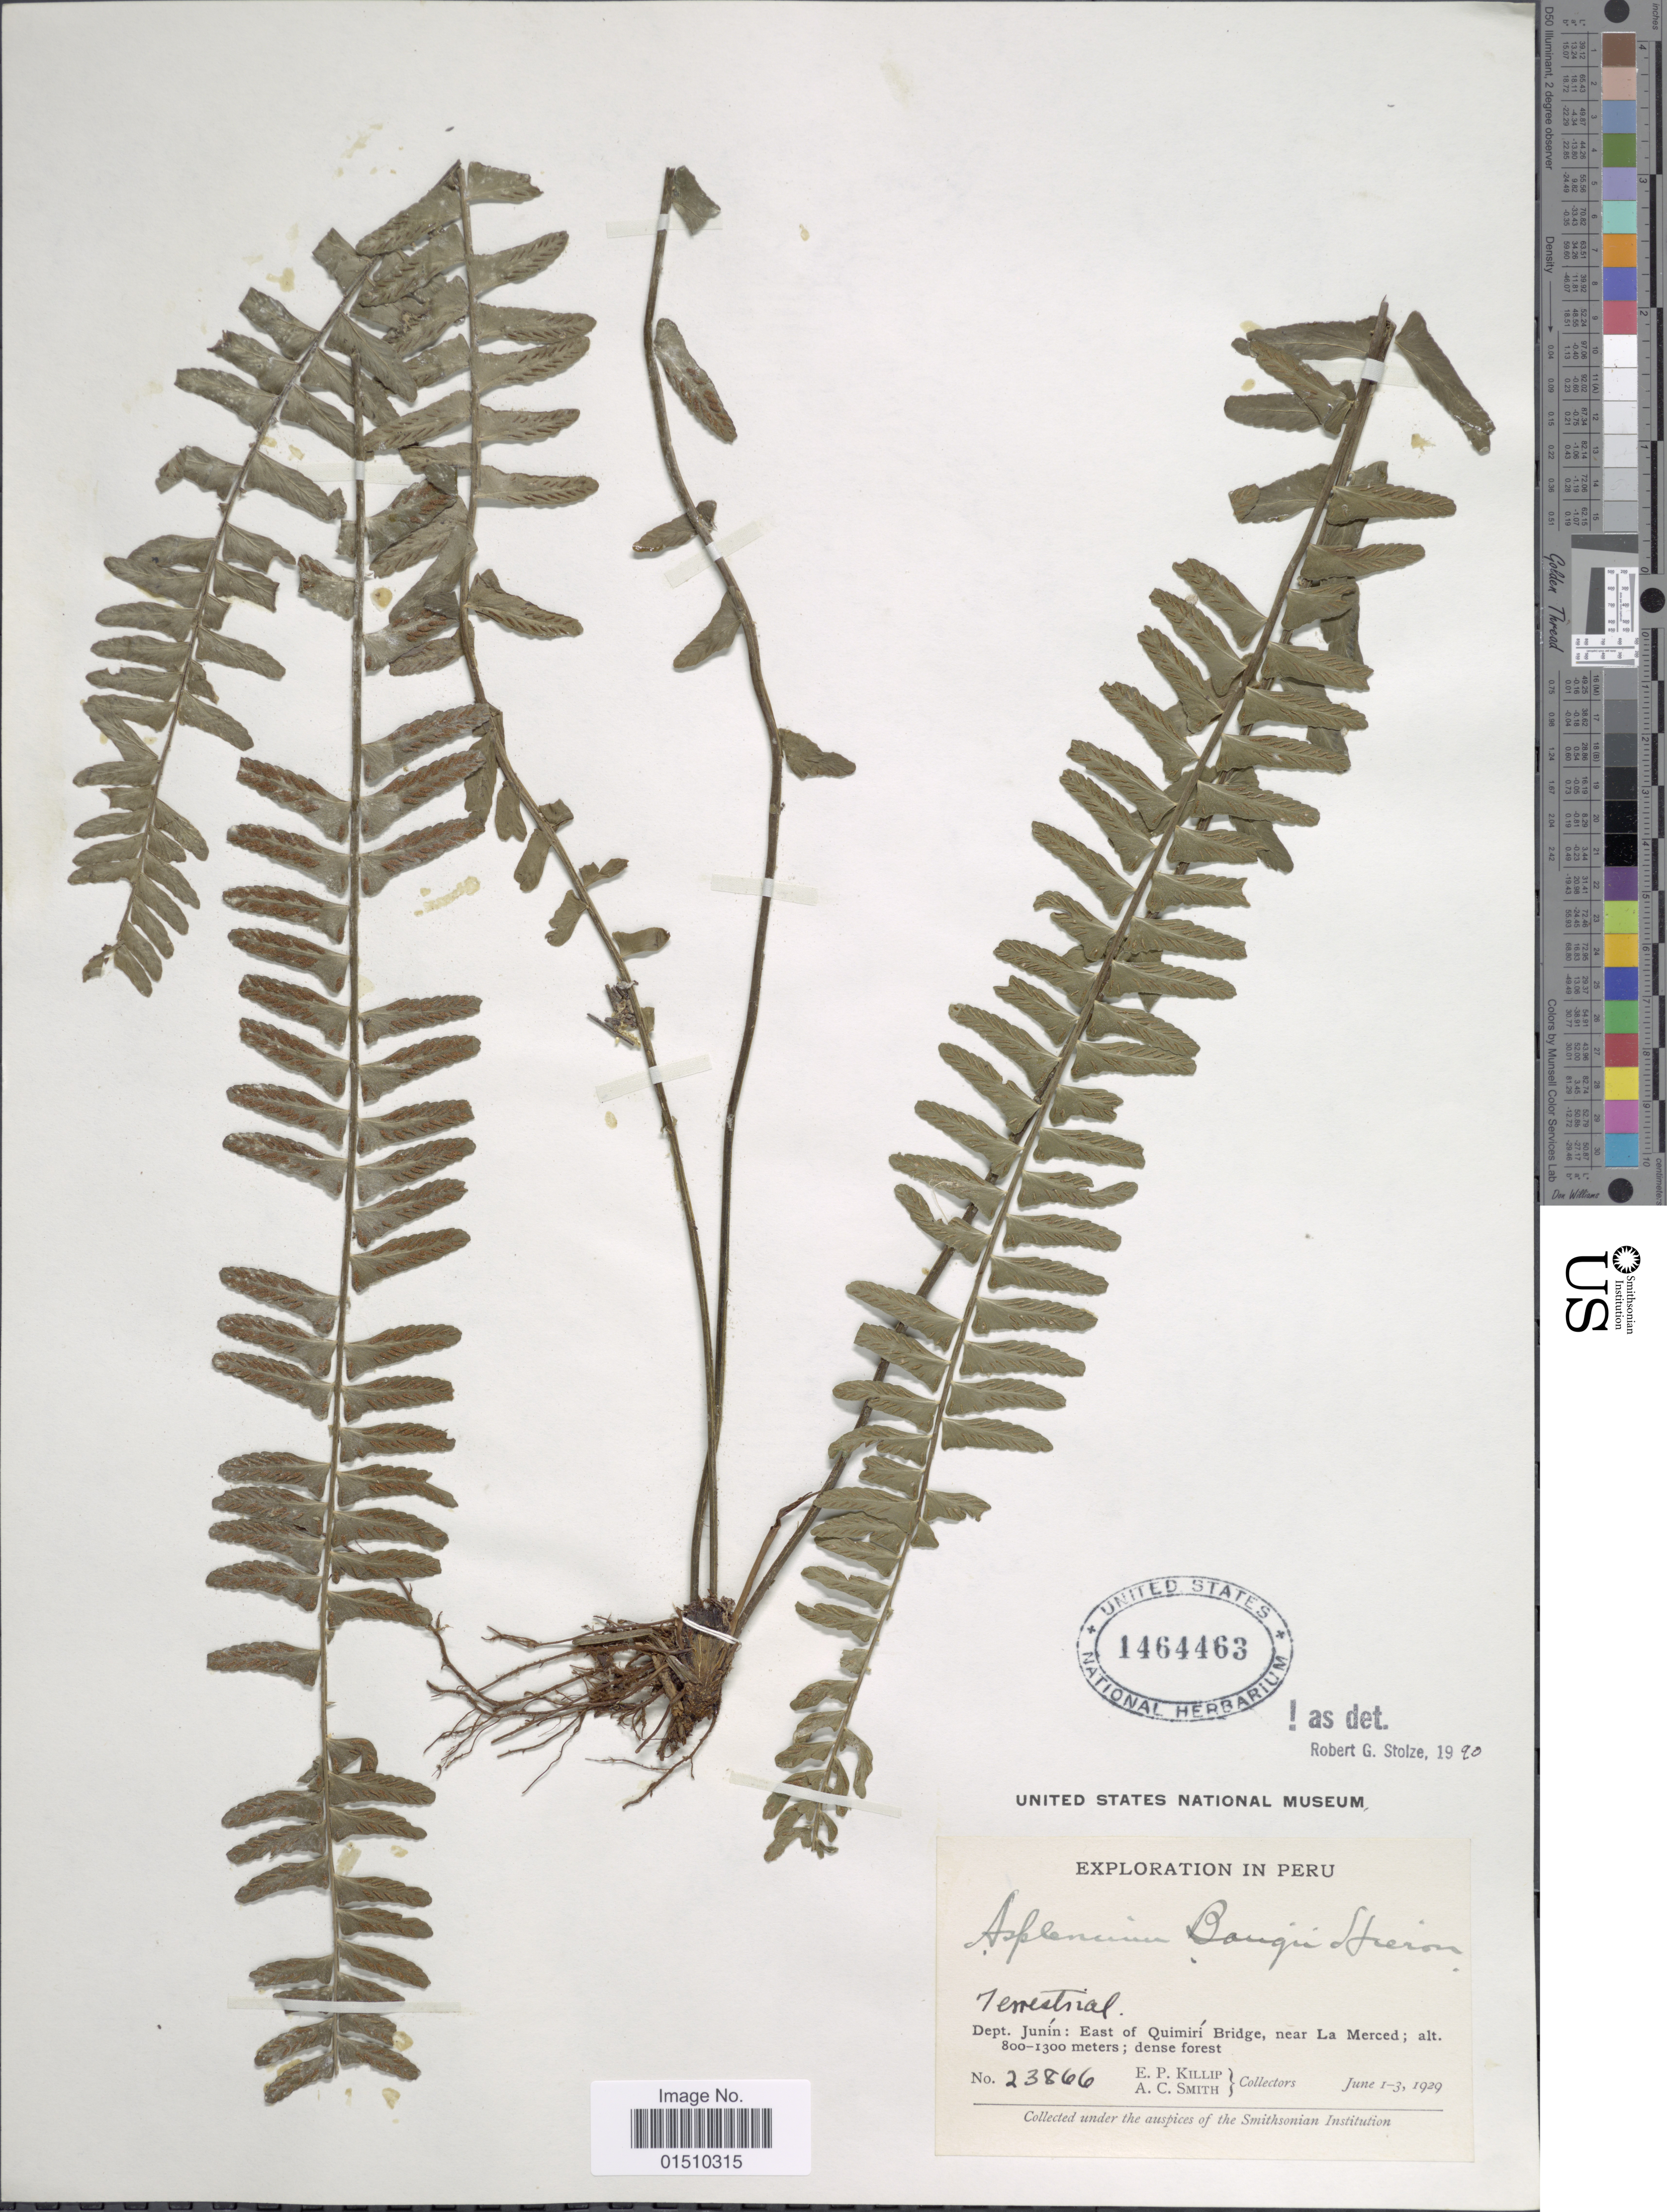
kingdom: Plantae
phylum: Tracheophyta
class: Polypodiopsida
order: Polypodiales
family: Aspleniaceae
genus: Asplenium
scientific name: Asplenium bangii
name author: Hieron.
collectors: E. P. Killip & A. C. Smith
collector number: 23866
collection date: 1929-06-01/1929-06-03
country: Peru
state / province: Junín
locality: Peru, Dept. Junín: East of Quimiri Bridge, near La Merced.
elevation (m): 800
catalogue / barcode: US 1464463